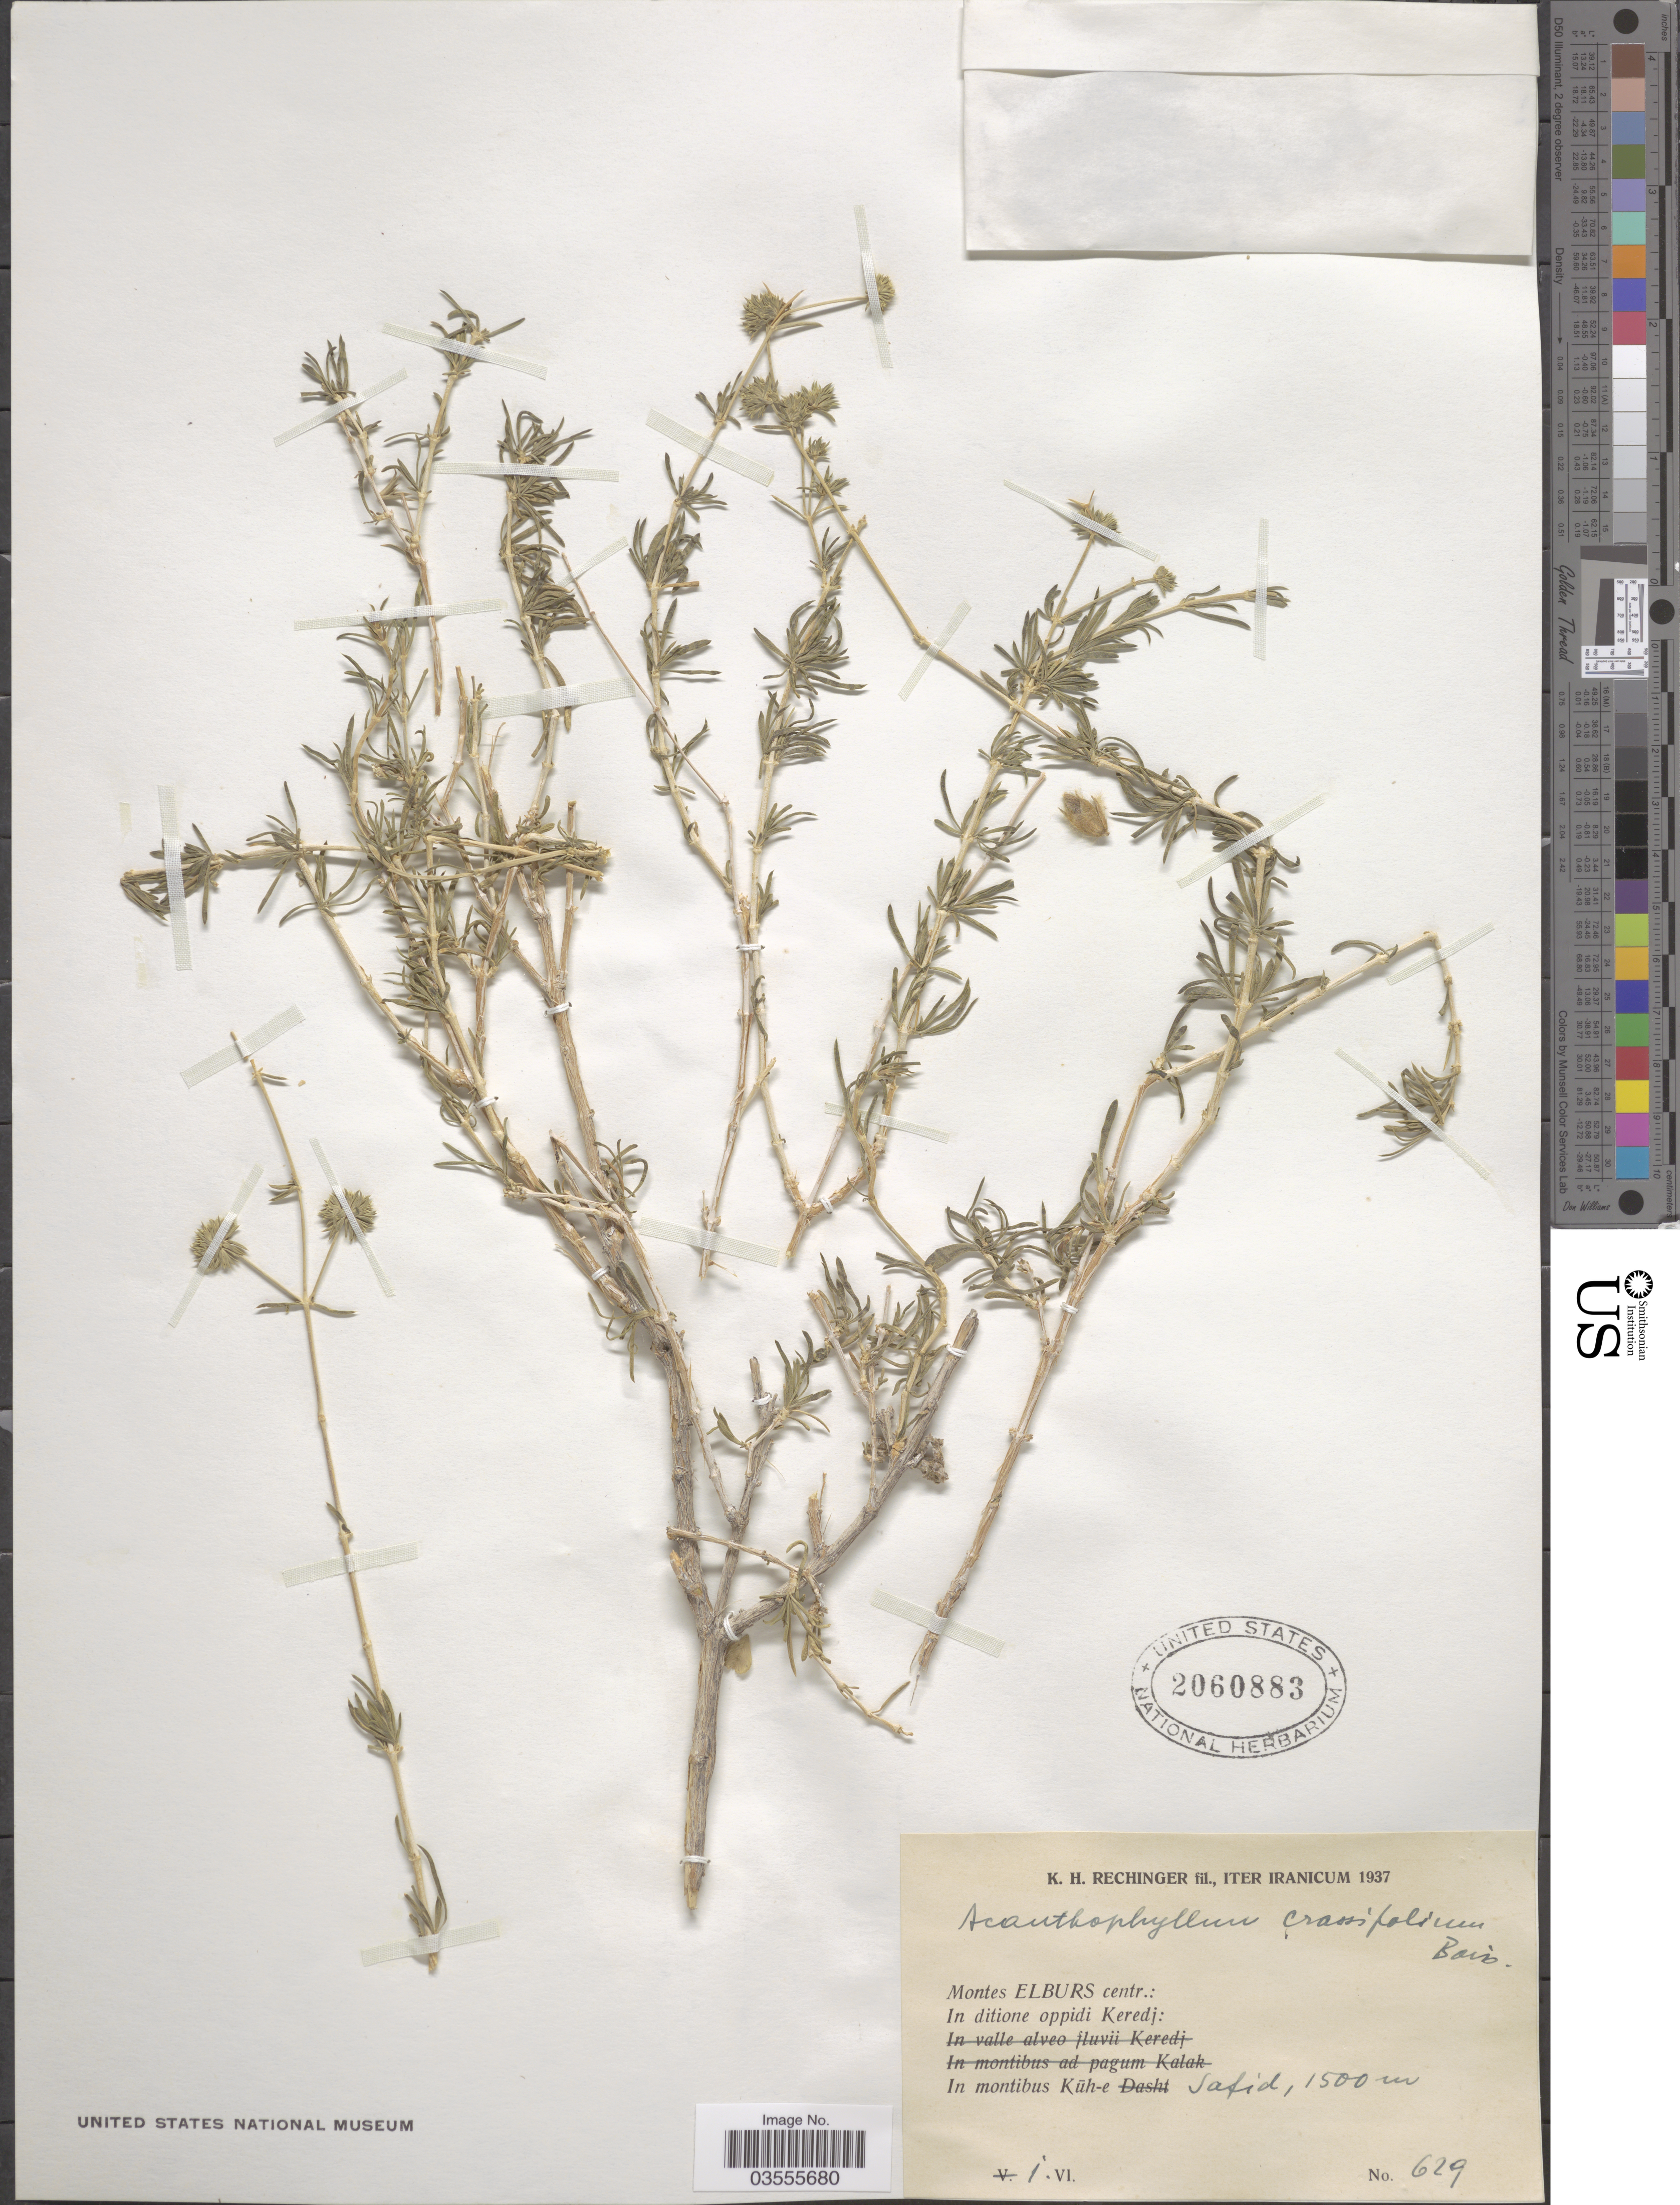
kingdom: Plantae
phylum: Tracheophyta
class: Magnoliopsida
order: Caryophyllales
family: Caryophyllaceae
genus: Acanthophyllum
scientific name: Acanthophyllum crassifolium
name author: Boiss.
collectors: K. H. Rechinger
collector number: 629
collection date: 1937-06-01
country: Iran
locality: Montes Elburs centr.: In ditione oppidi Keredj: In montibus Kūh-e Safid.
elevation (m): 1500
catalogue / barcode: US 2060883